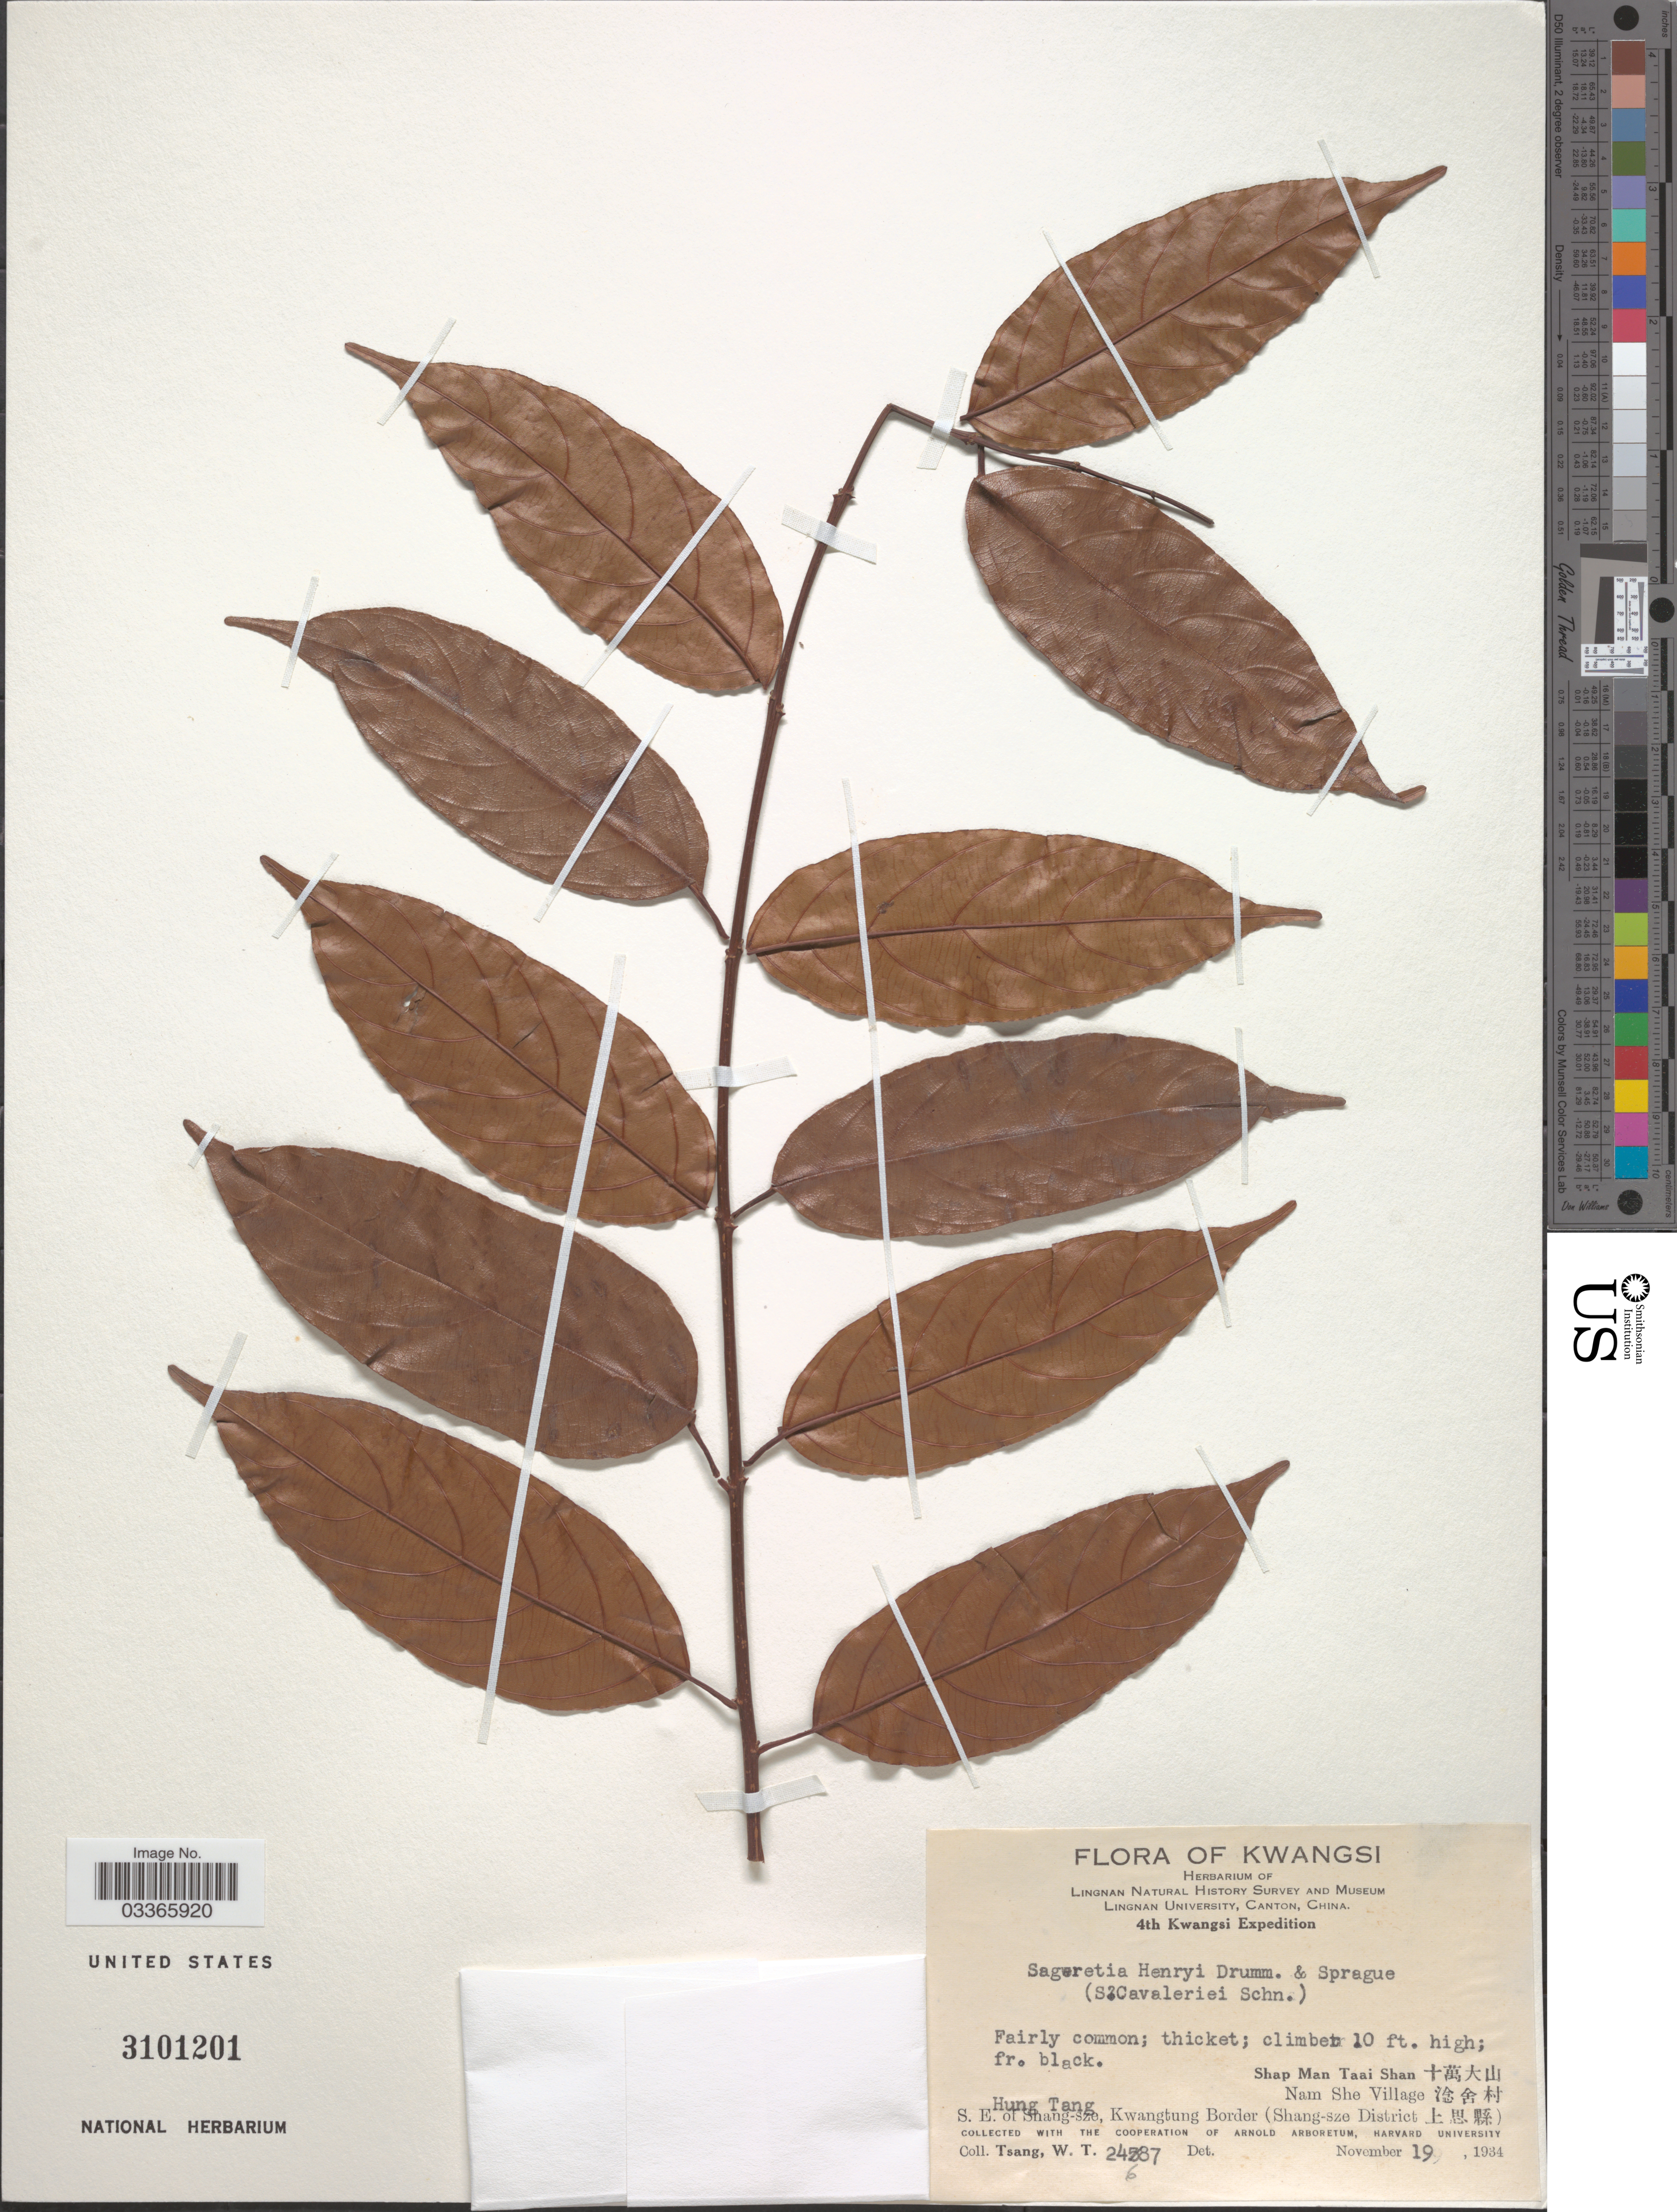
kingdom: Plantae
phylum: Tracheophyta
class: Magnoliopsida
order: Rosales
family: Rhamnaceae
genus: Sageretia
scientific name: Sageretia henryi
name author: J.R. Drumm. & C. Sprague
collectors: W. T. Tsang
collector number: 24687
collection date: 1934-11-19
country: China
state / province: Guangxi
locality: Kwangsi, Hung Tang, Shap Man Taai Shan , Nam She Village X, S.E. of Shang-Sze, Kwangtung Border (Shang-sze District X).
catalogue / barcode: US 3101201